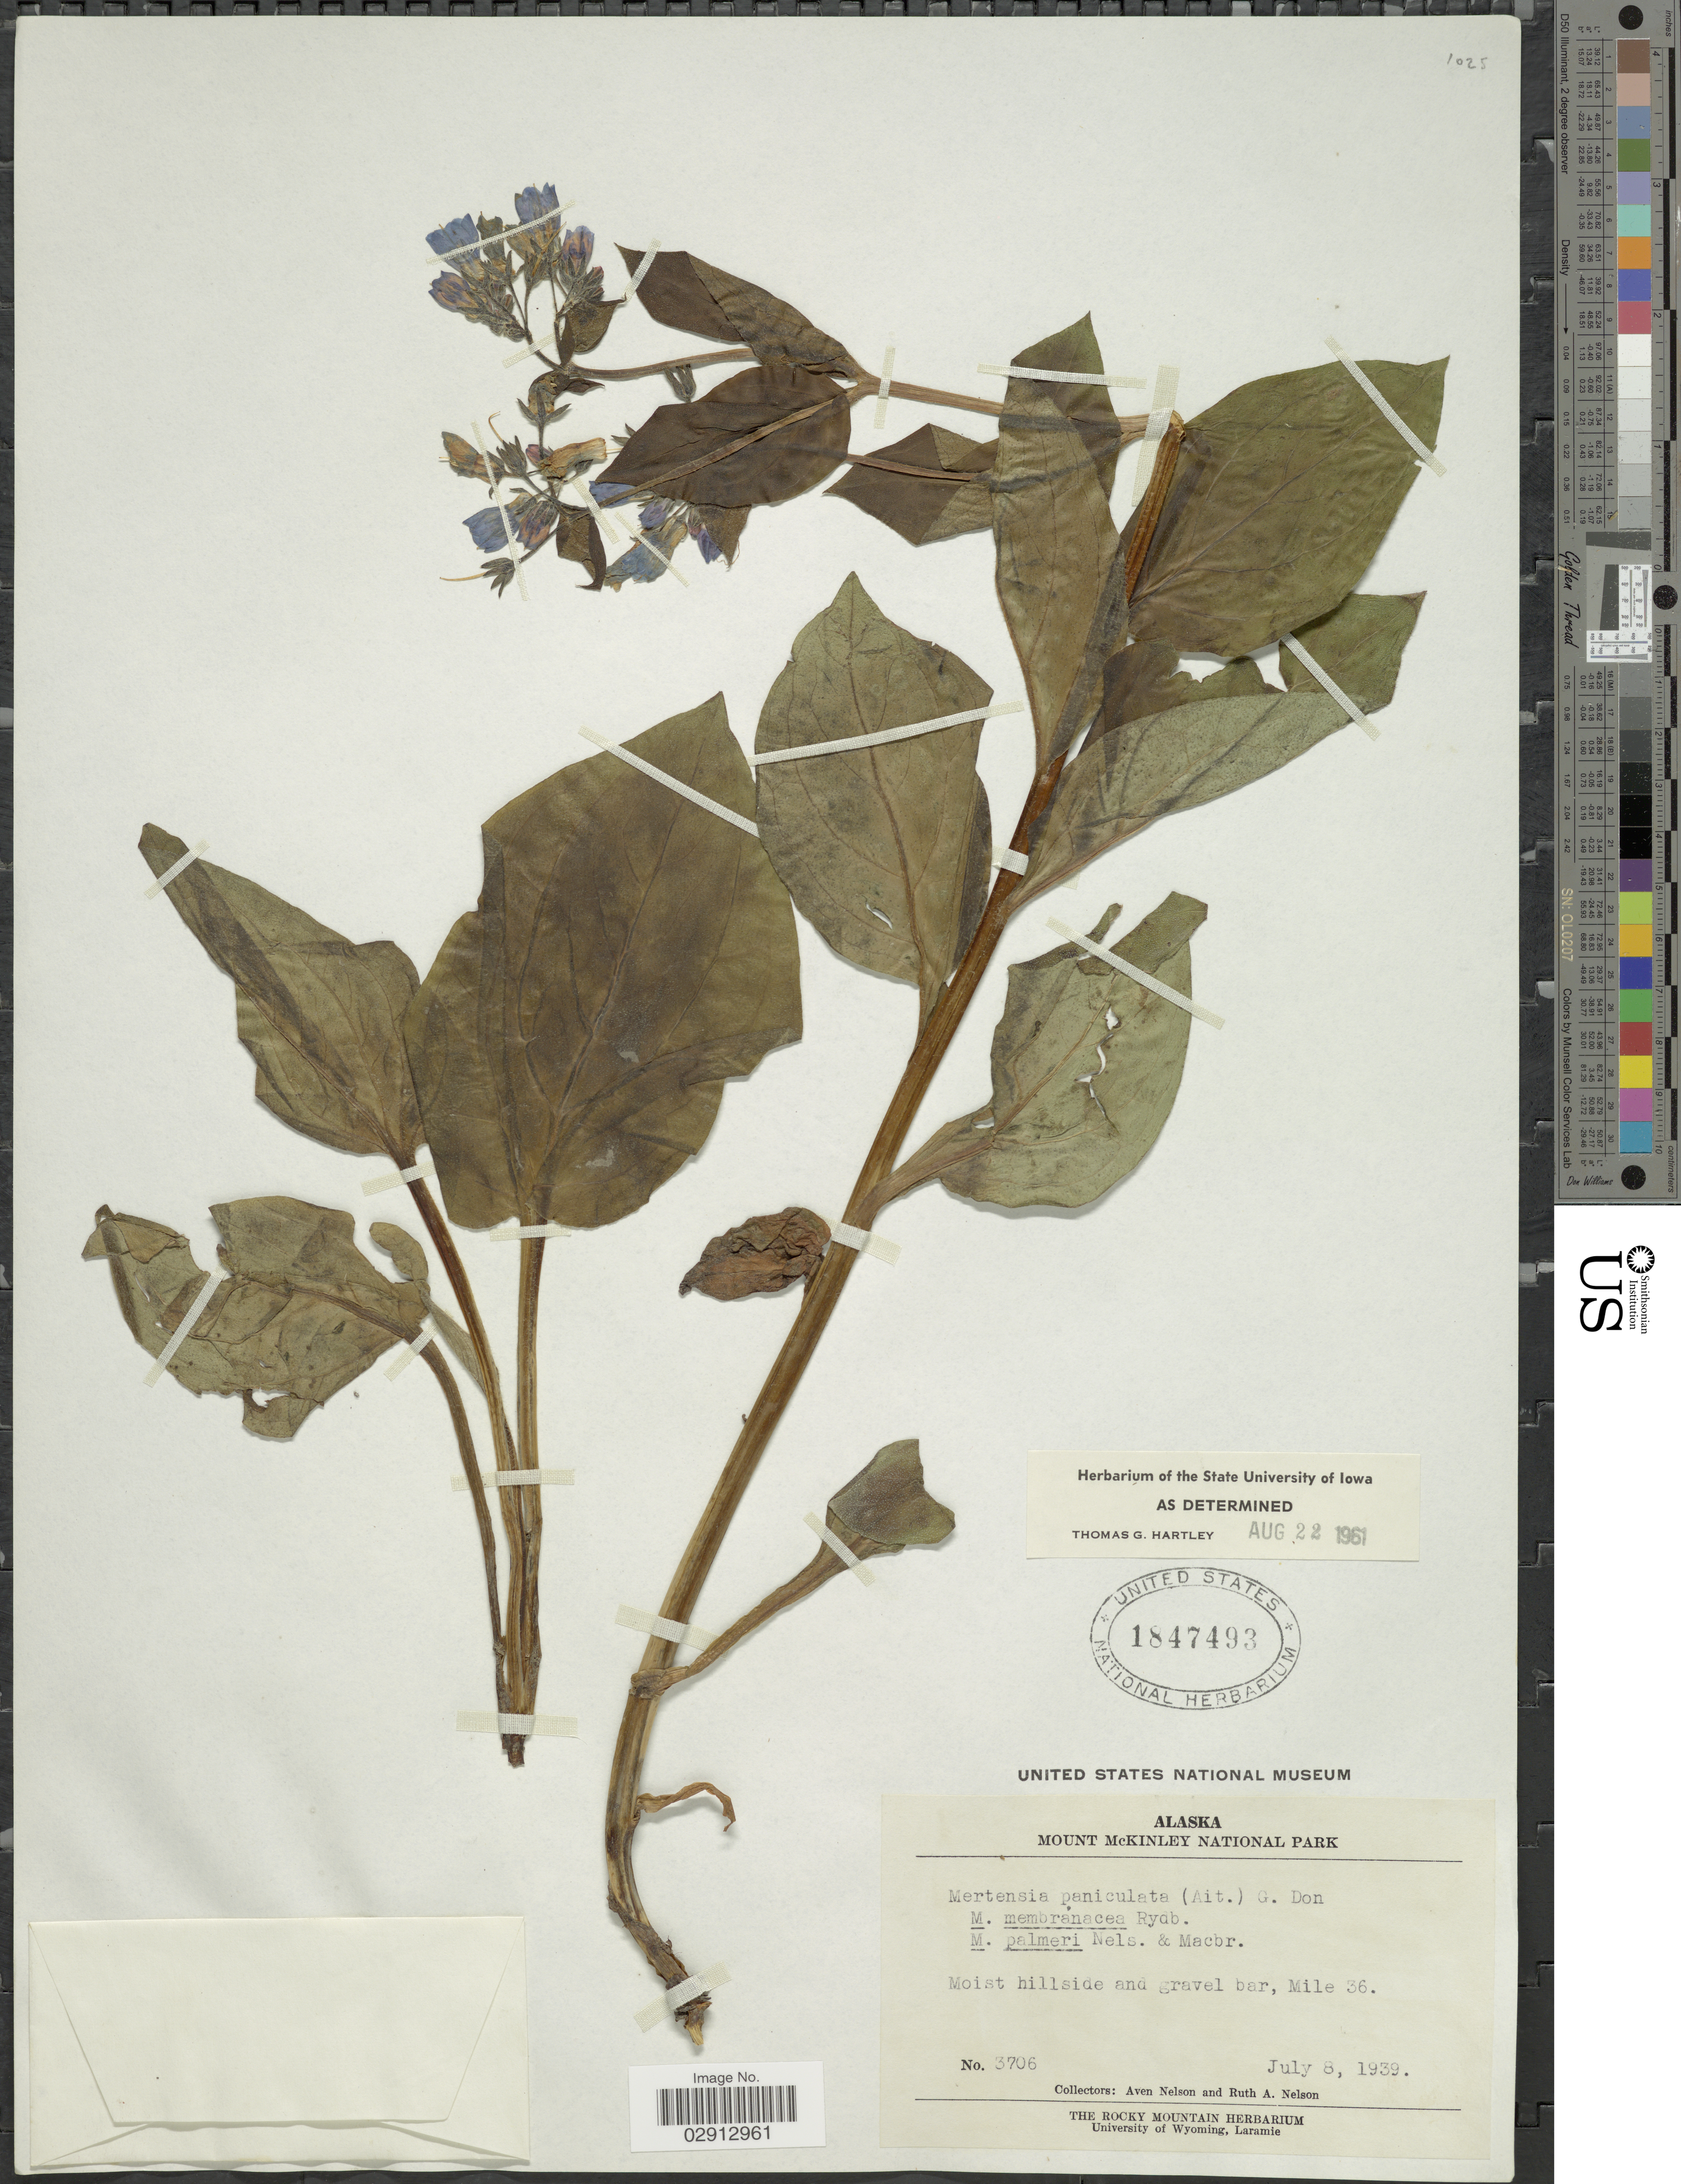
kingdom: Plantae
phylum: Tracheophyta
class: Magnoliopsida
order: Boraginales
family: Boraginaceae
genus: Mertensia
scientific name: Mertensia paniculata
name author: (Aiton) G. Don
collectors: A. Nelson & R. A. Nelson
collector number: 3706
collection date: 1939-07-08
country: United States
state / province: Alaska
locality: Mount McKinley National Park. Mile 36.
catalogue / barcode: US 1847493